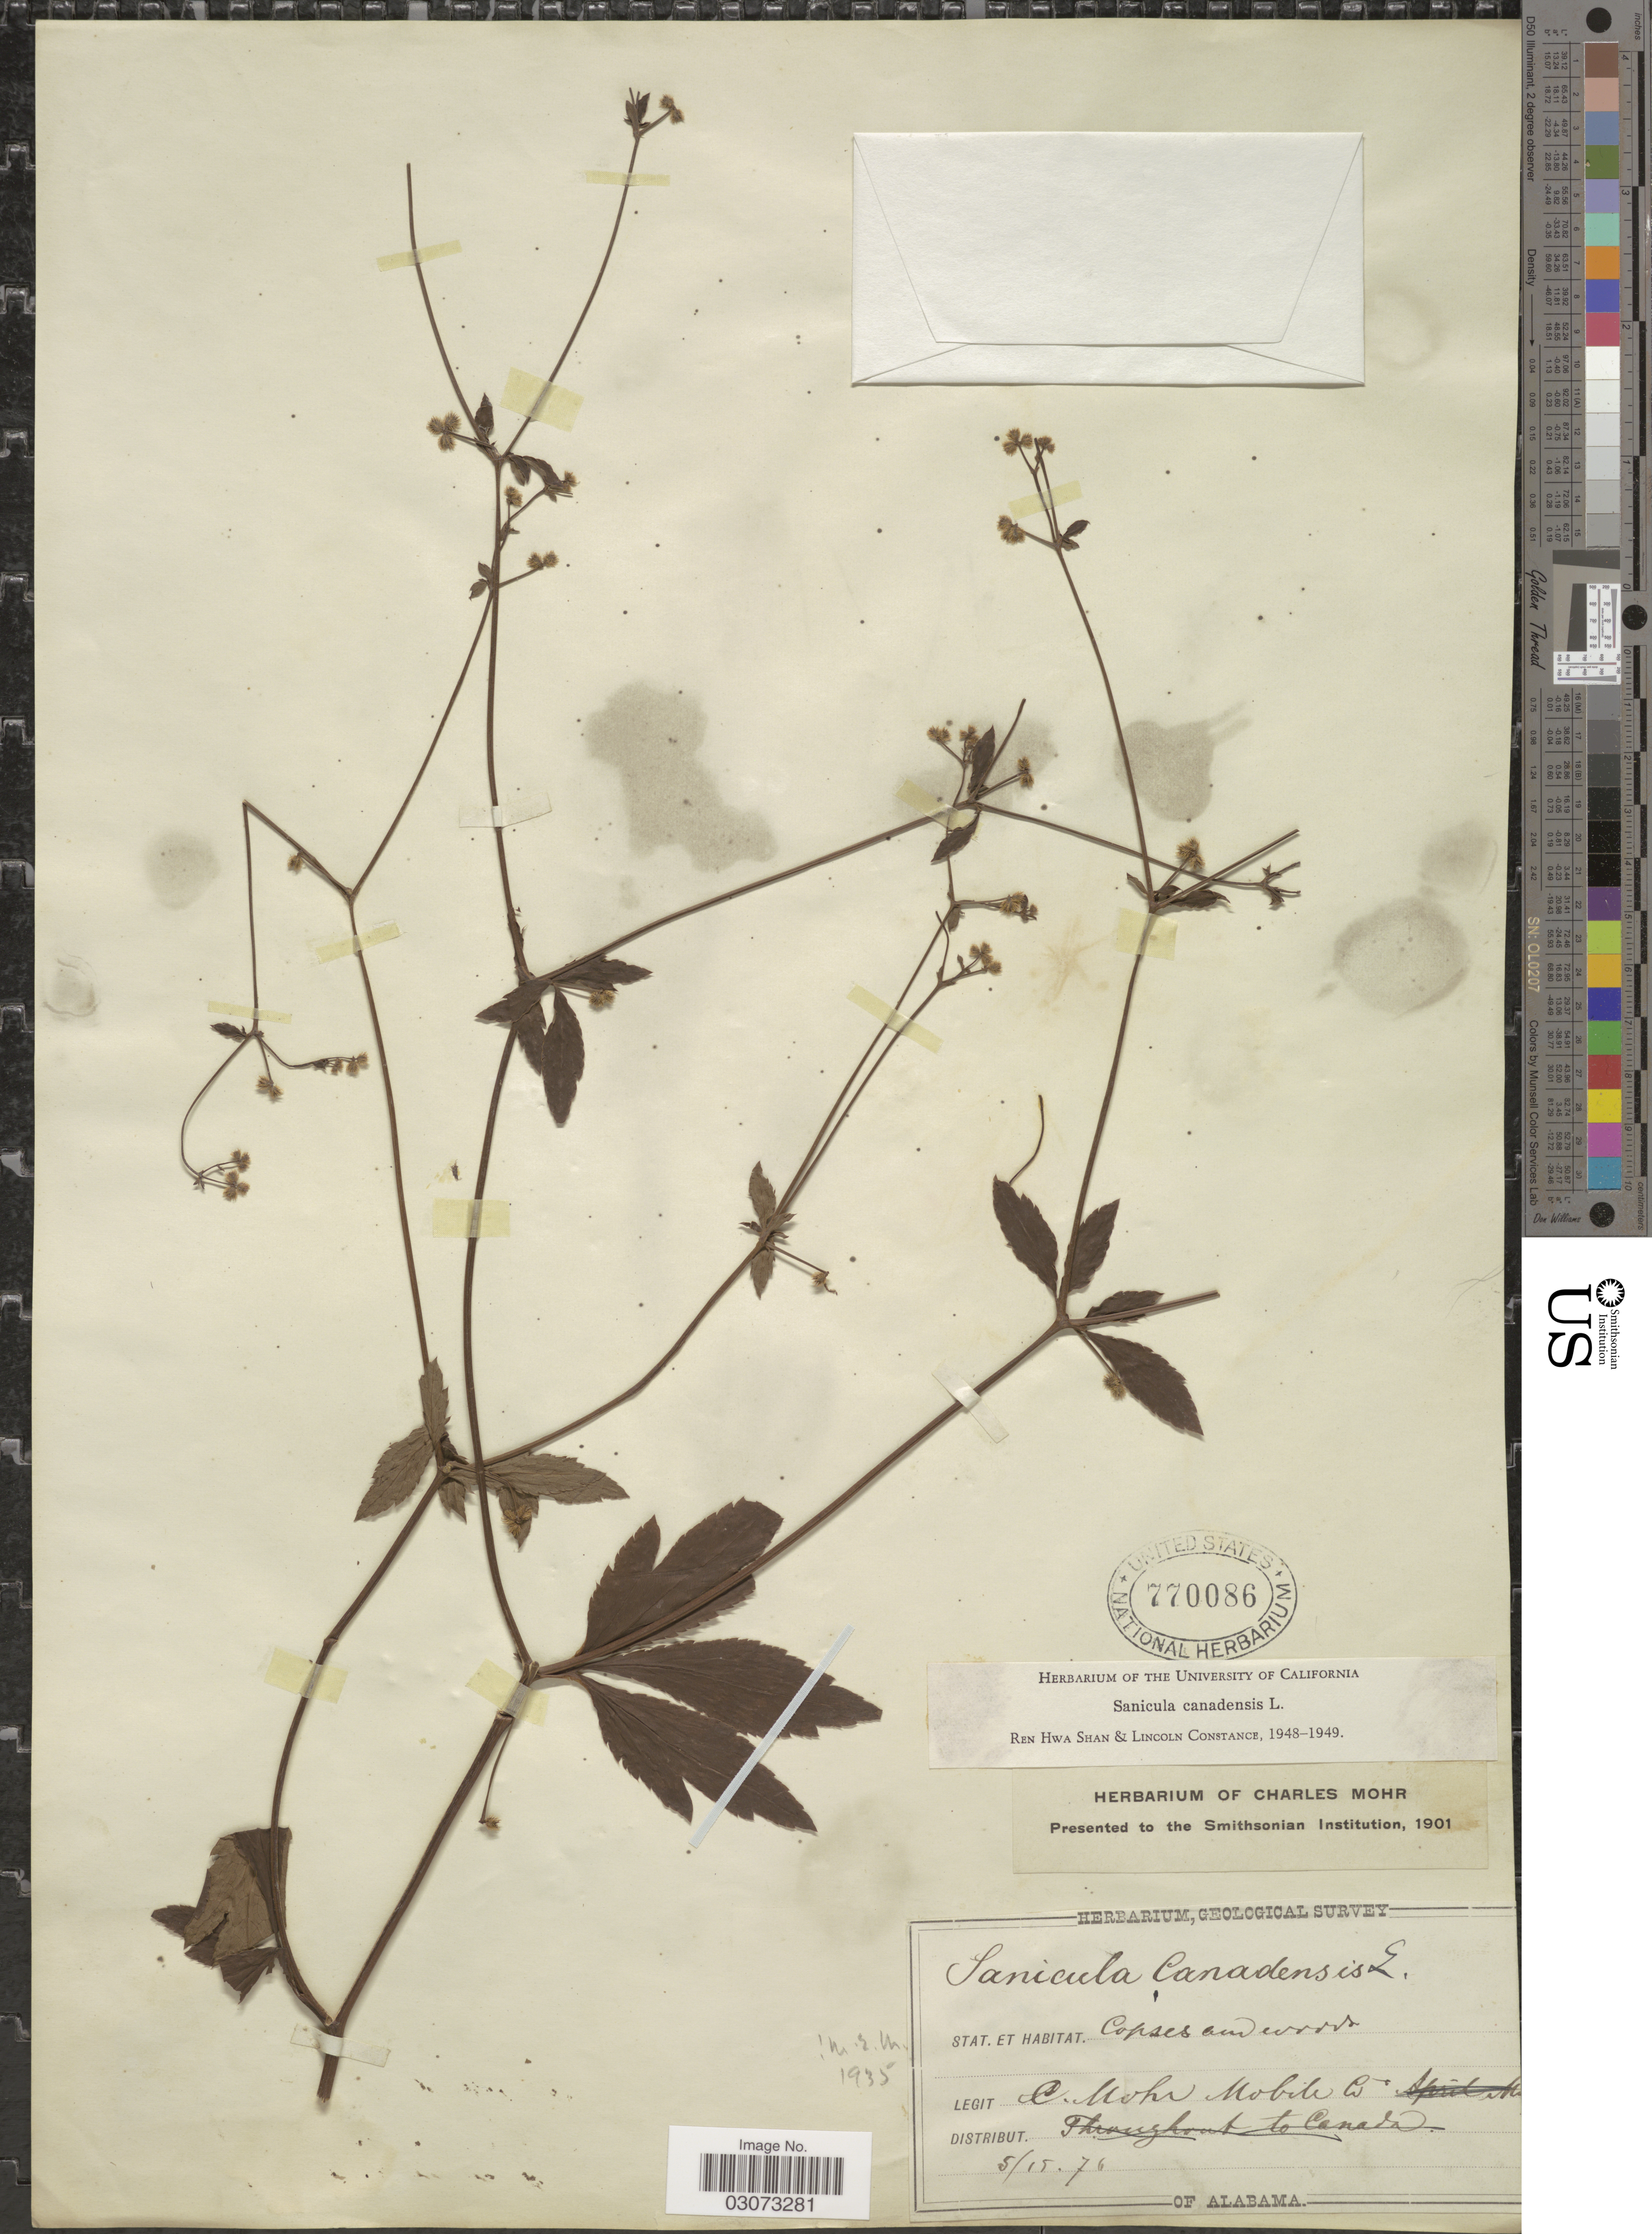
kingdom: Plantae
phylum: Tracheophyta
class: Magnoliopsida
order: Apiales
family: Apiaceae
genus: Sanicula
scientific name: Sanicula canadensis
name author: L.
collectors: C. T. Mohr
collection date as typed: Transcribed d/m/y: 15/5/76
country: United States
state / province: Alabama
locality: Mobile Co.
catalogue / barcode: US 770086